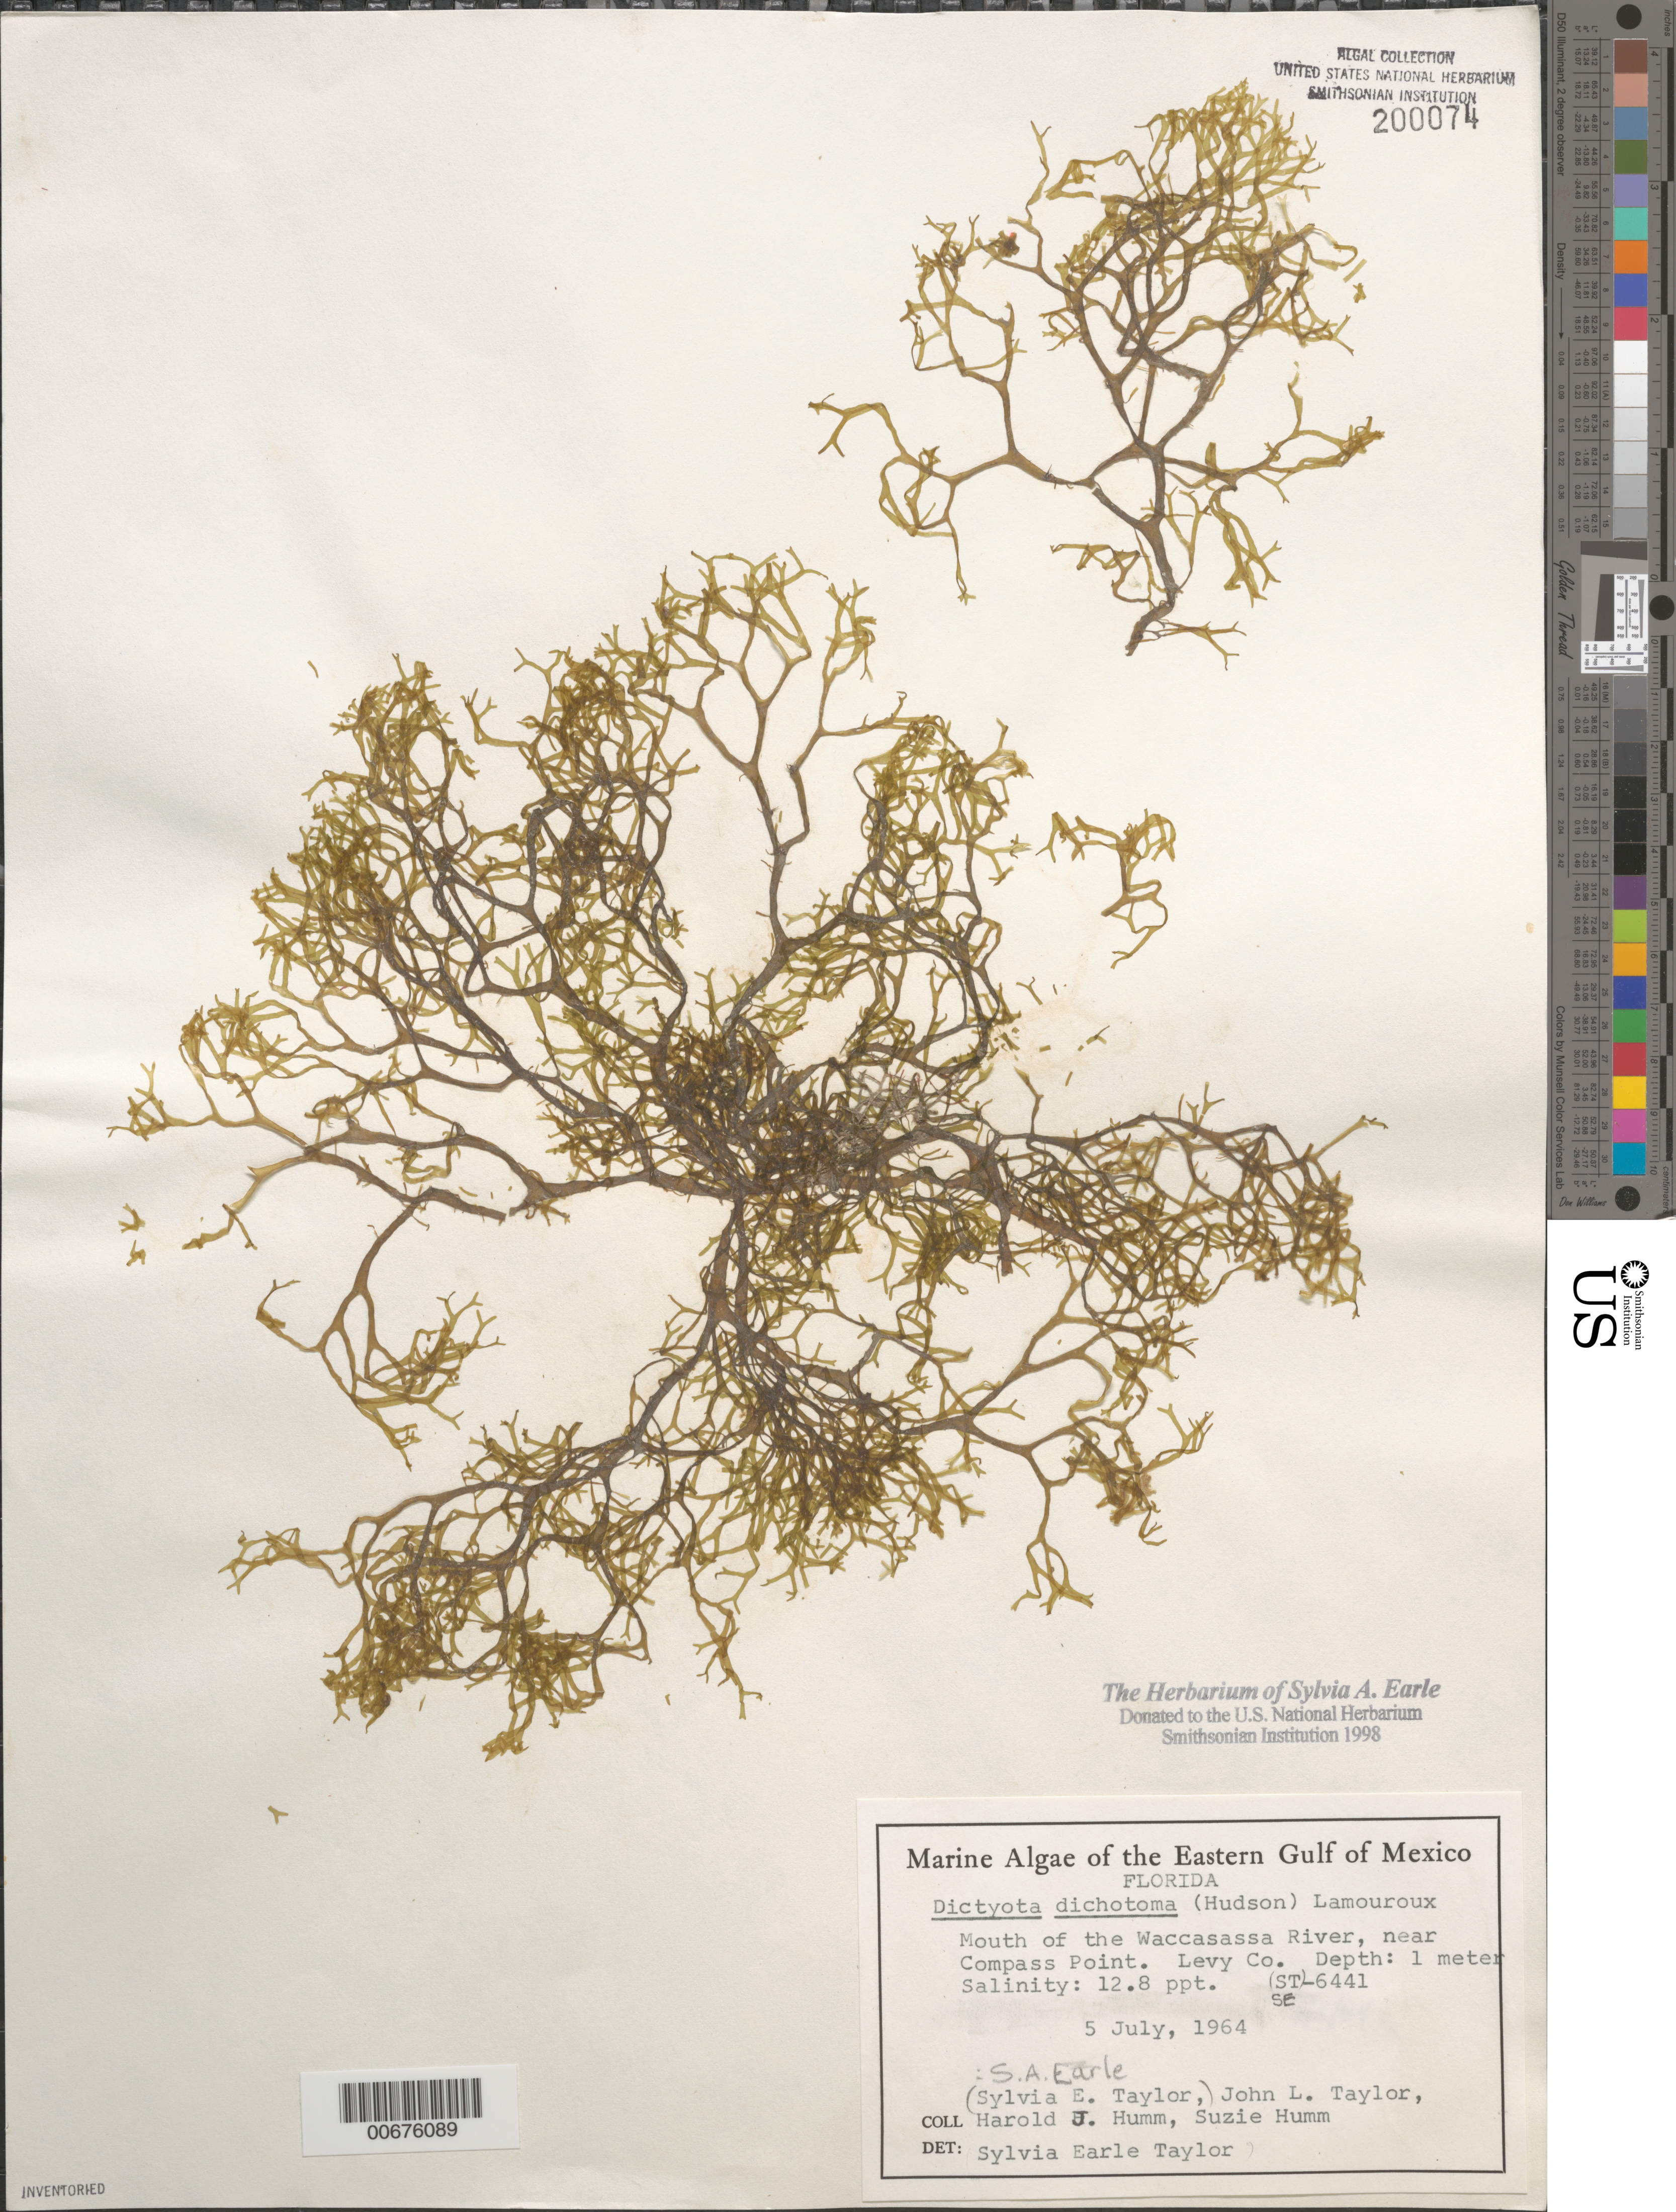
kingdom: Chromista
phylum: Ochrophyta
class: Phaeophyceae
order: Dictyotales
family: Dictyotaceae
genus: Dictyota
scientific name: Dictyota dichotoma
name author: (Huds.) J.V.Lamouroux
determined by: Earle, S. A.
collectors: S. A. Earle, J. L. Taylor, H. J. Humm & S. Humm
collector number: SE 6441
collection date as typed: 05 Jul 1964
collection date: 1964-07-05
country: United States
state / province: Florida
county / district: Levy County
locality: Waccasassa River mouth, near Compass Point, Waccasassa Bay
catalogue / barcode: US 200074